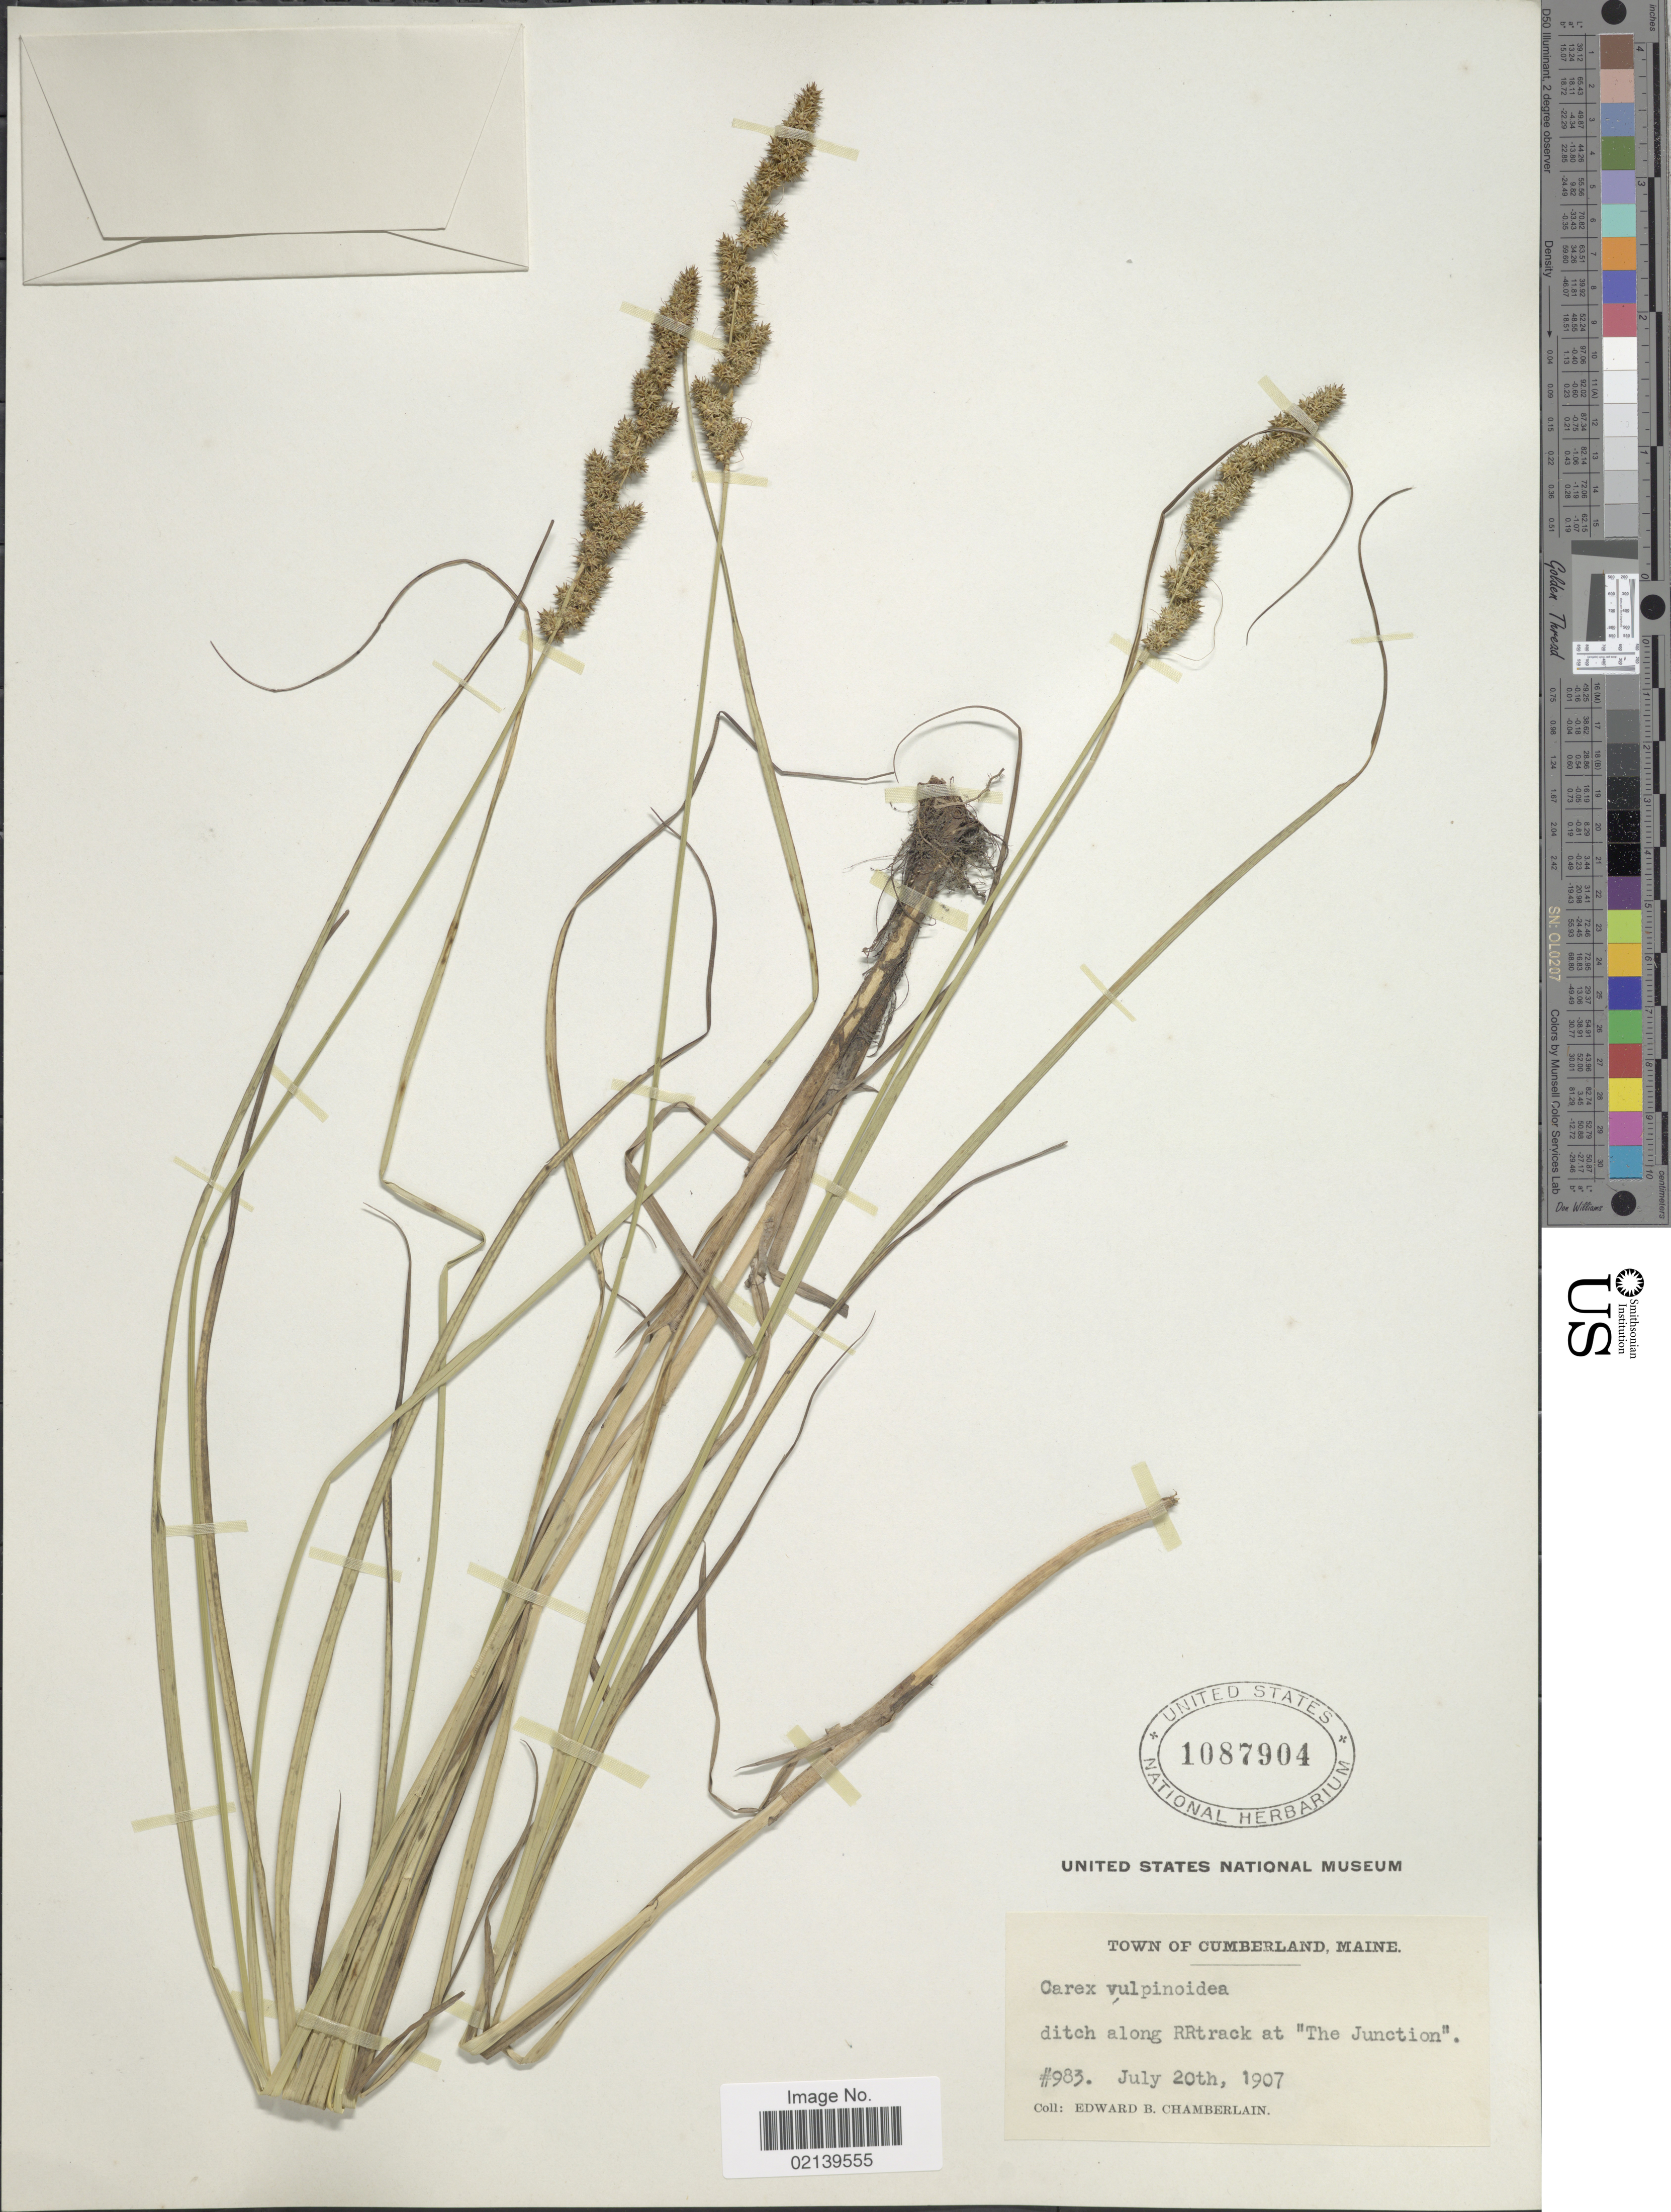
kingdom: Plantae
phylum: Tracheophyta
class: Liliopsida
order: Poales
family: Cyperaceae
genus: Carex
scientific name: Carex vulpinoidea Michx.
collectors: E. Chamberlain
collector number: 983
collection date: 1907-07-20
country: United States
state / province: Maine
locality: Town of Cumberland, ditch along RRtrack at "The Junction"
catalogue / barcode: US 1087904